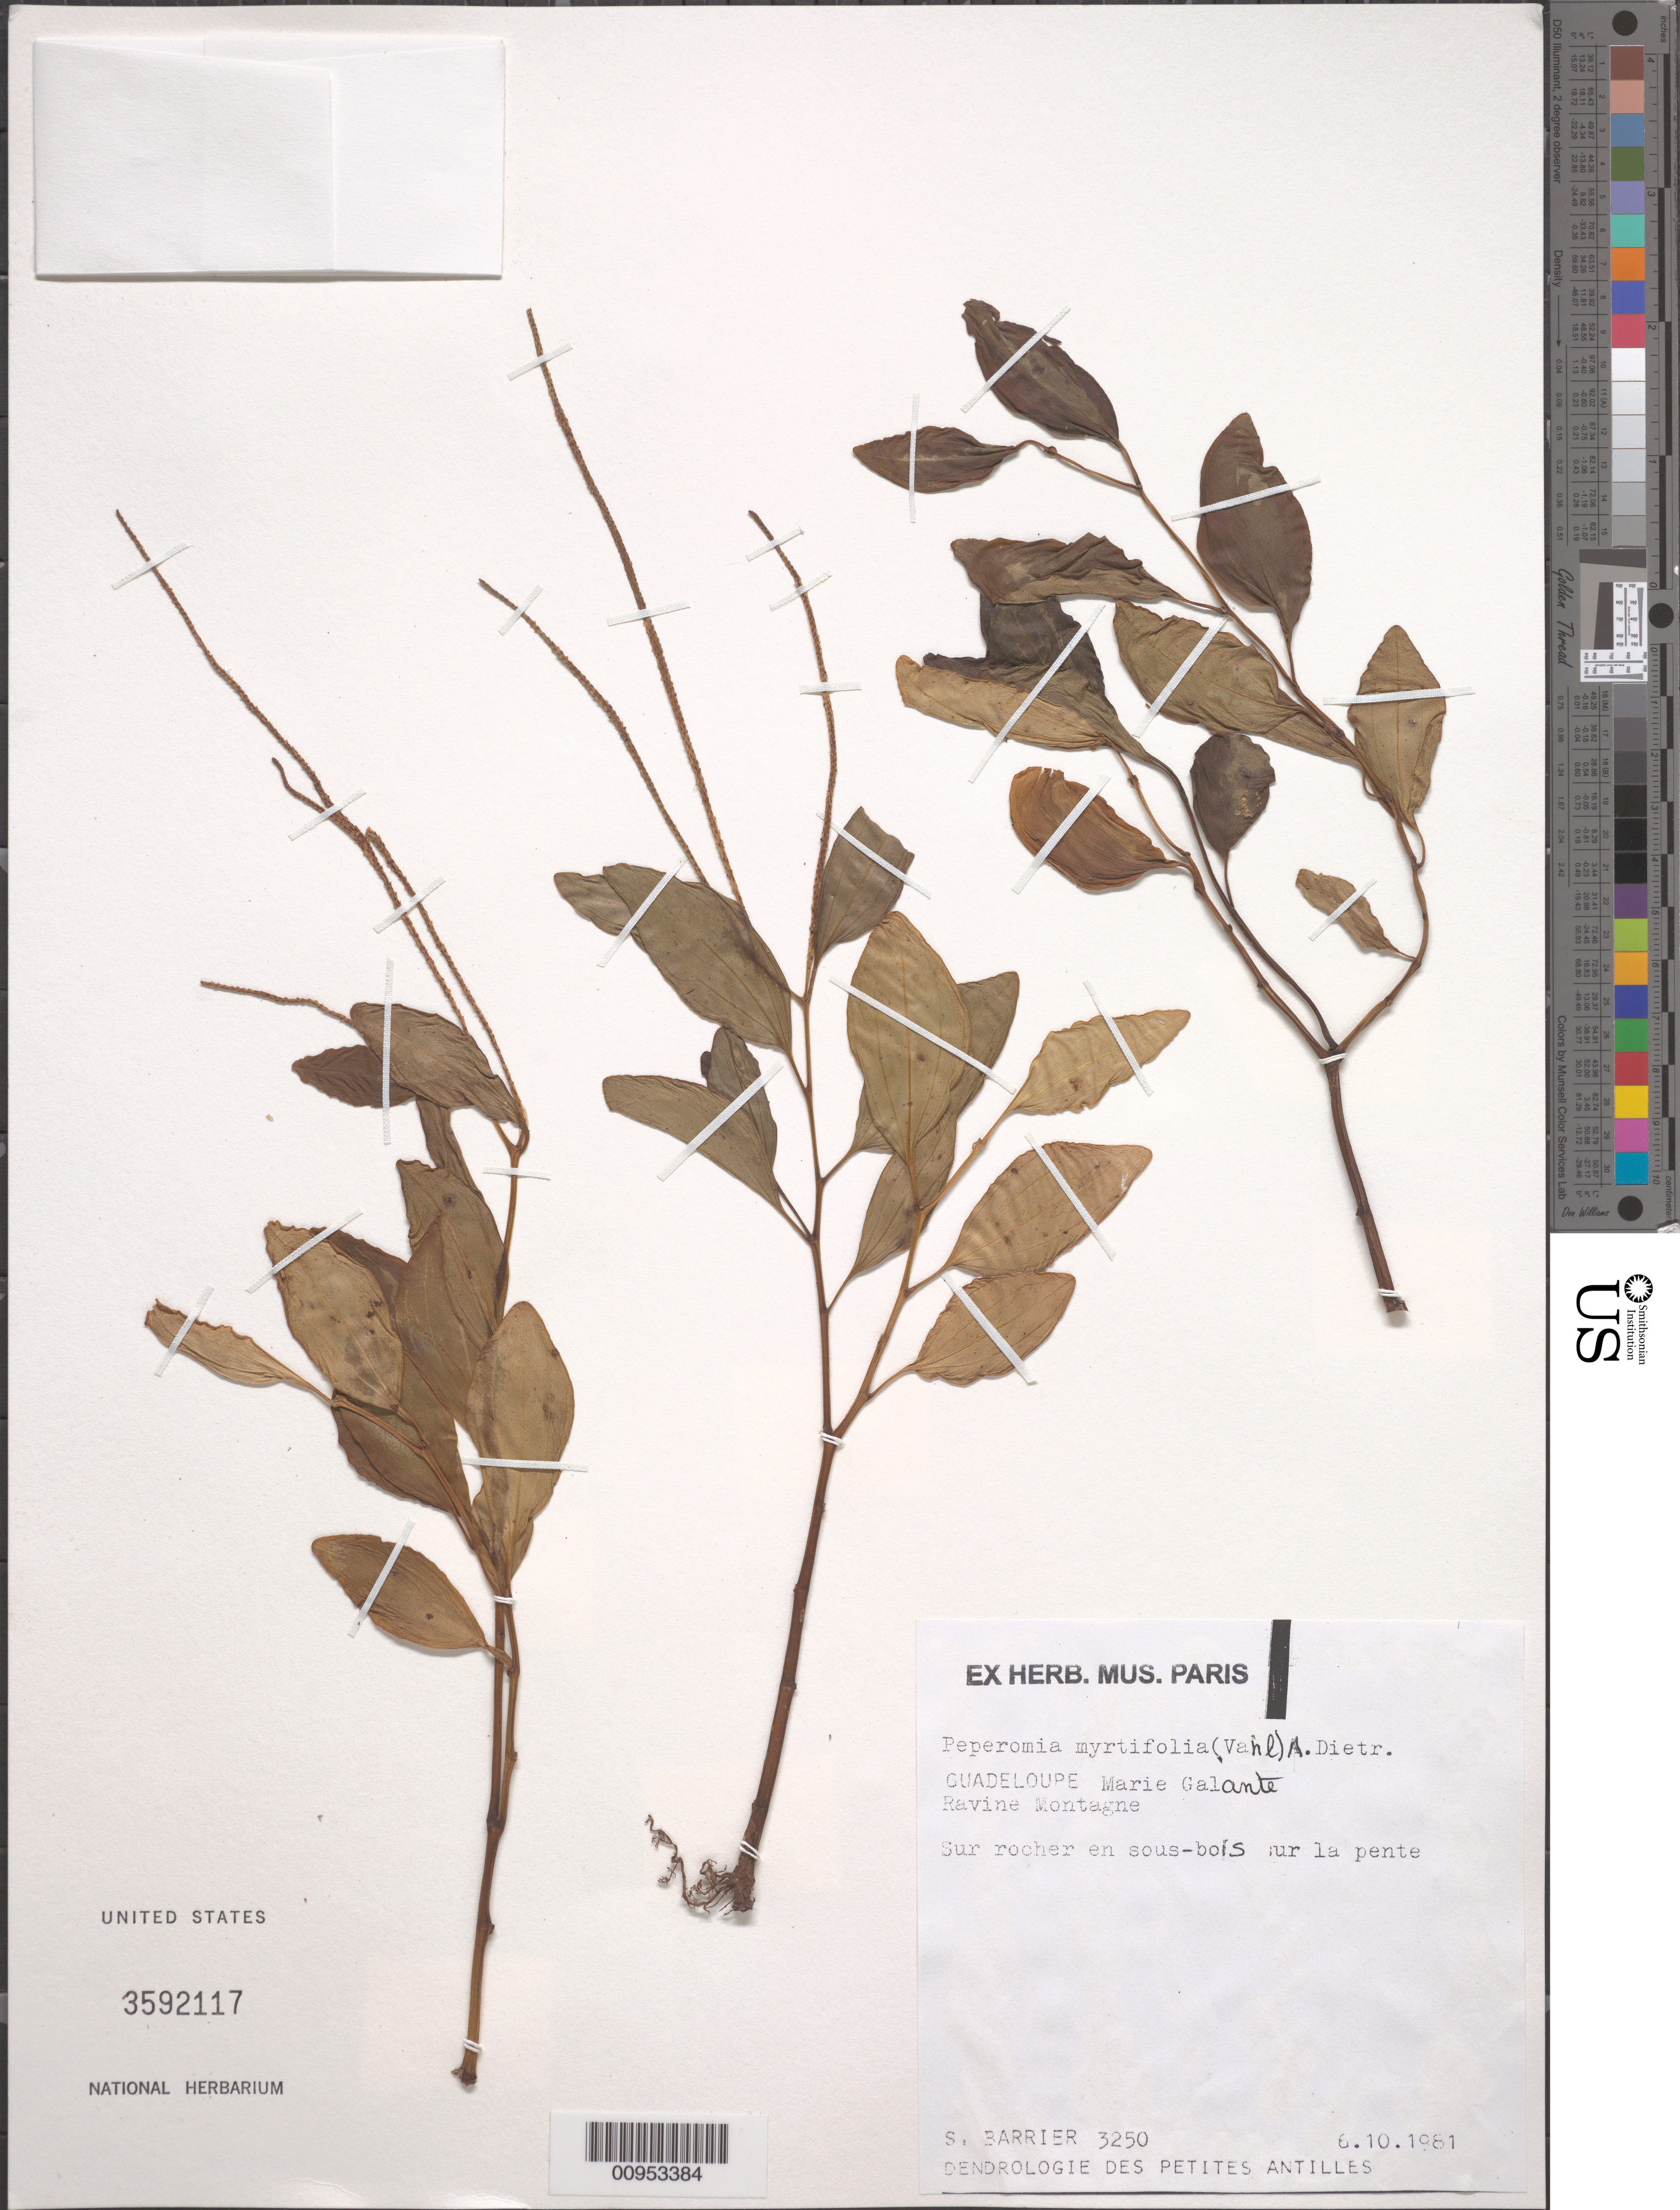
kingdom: Plantae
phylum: Tracheophyta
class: Magnoliopsida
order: Piperales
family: Piperaceae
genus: Peperomia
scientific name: Peperomia myrtifolia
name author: (Vahl) A. Dietr.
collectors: S. Barrier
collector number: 3250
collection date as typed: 06 Oct 1981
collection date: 1981-10-06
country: Guadeloupe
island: Marie Galante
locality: Ravine Montagne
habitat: Sur rocher en sous-bois sur la pente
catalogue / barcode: US 3592117